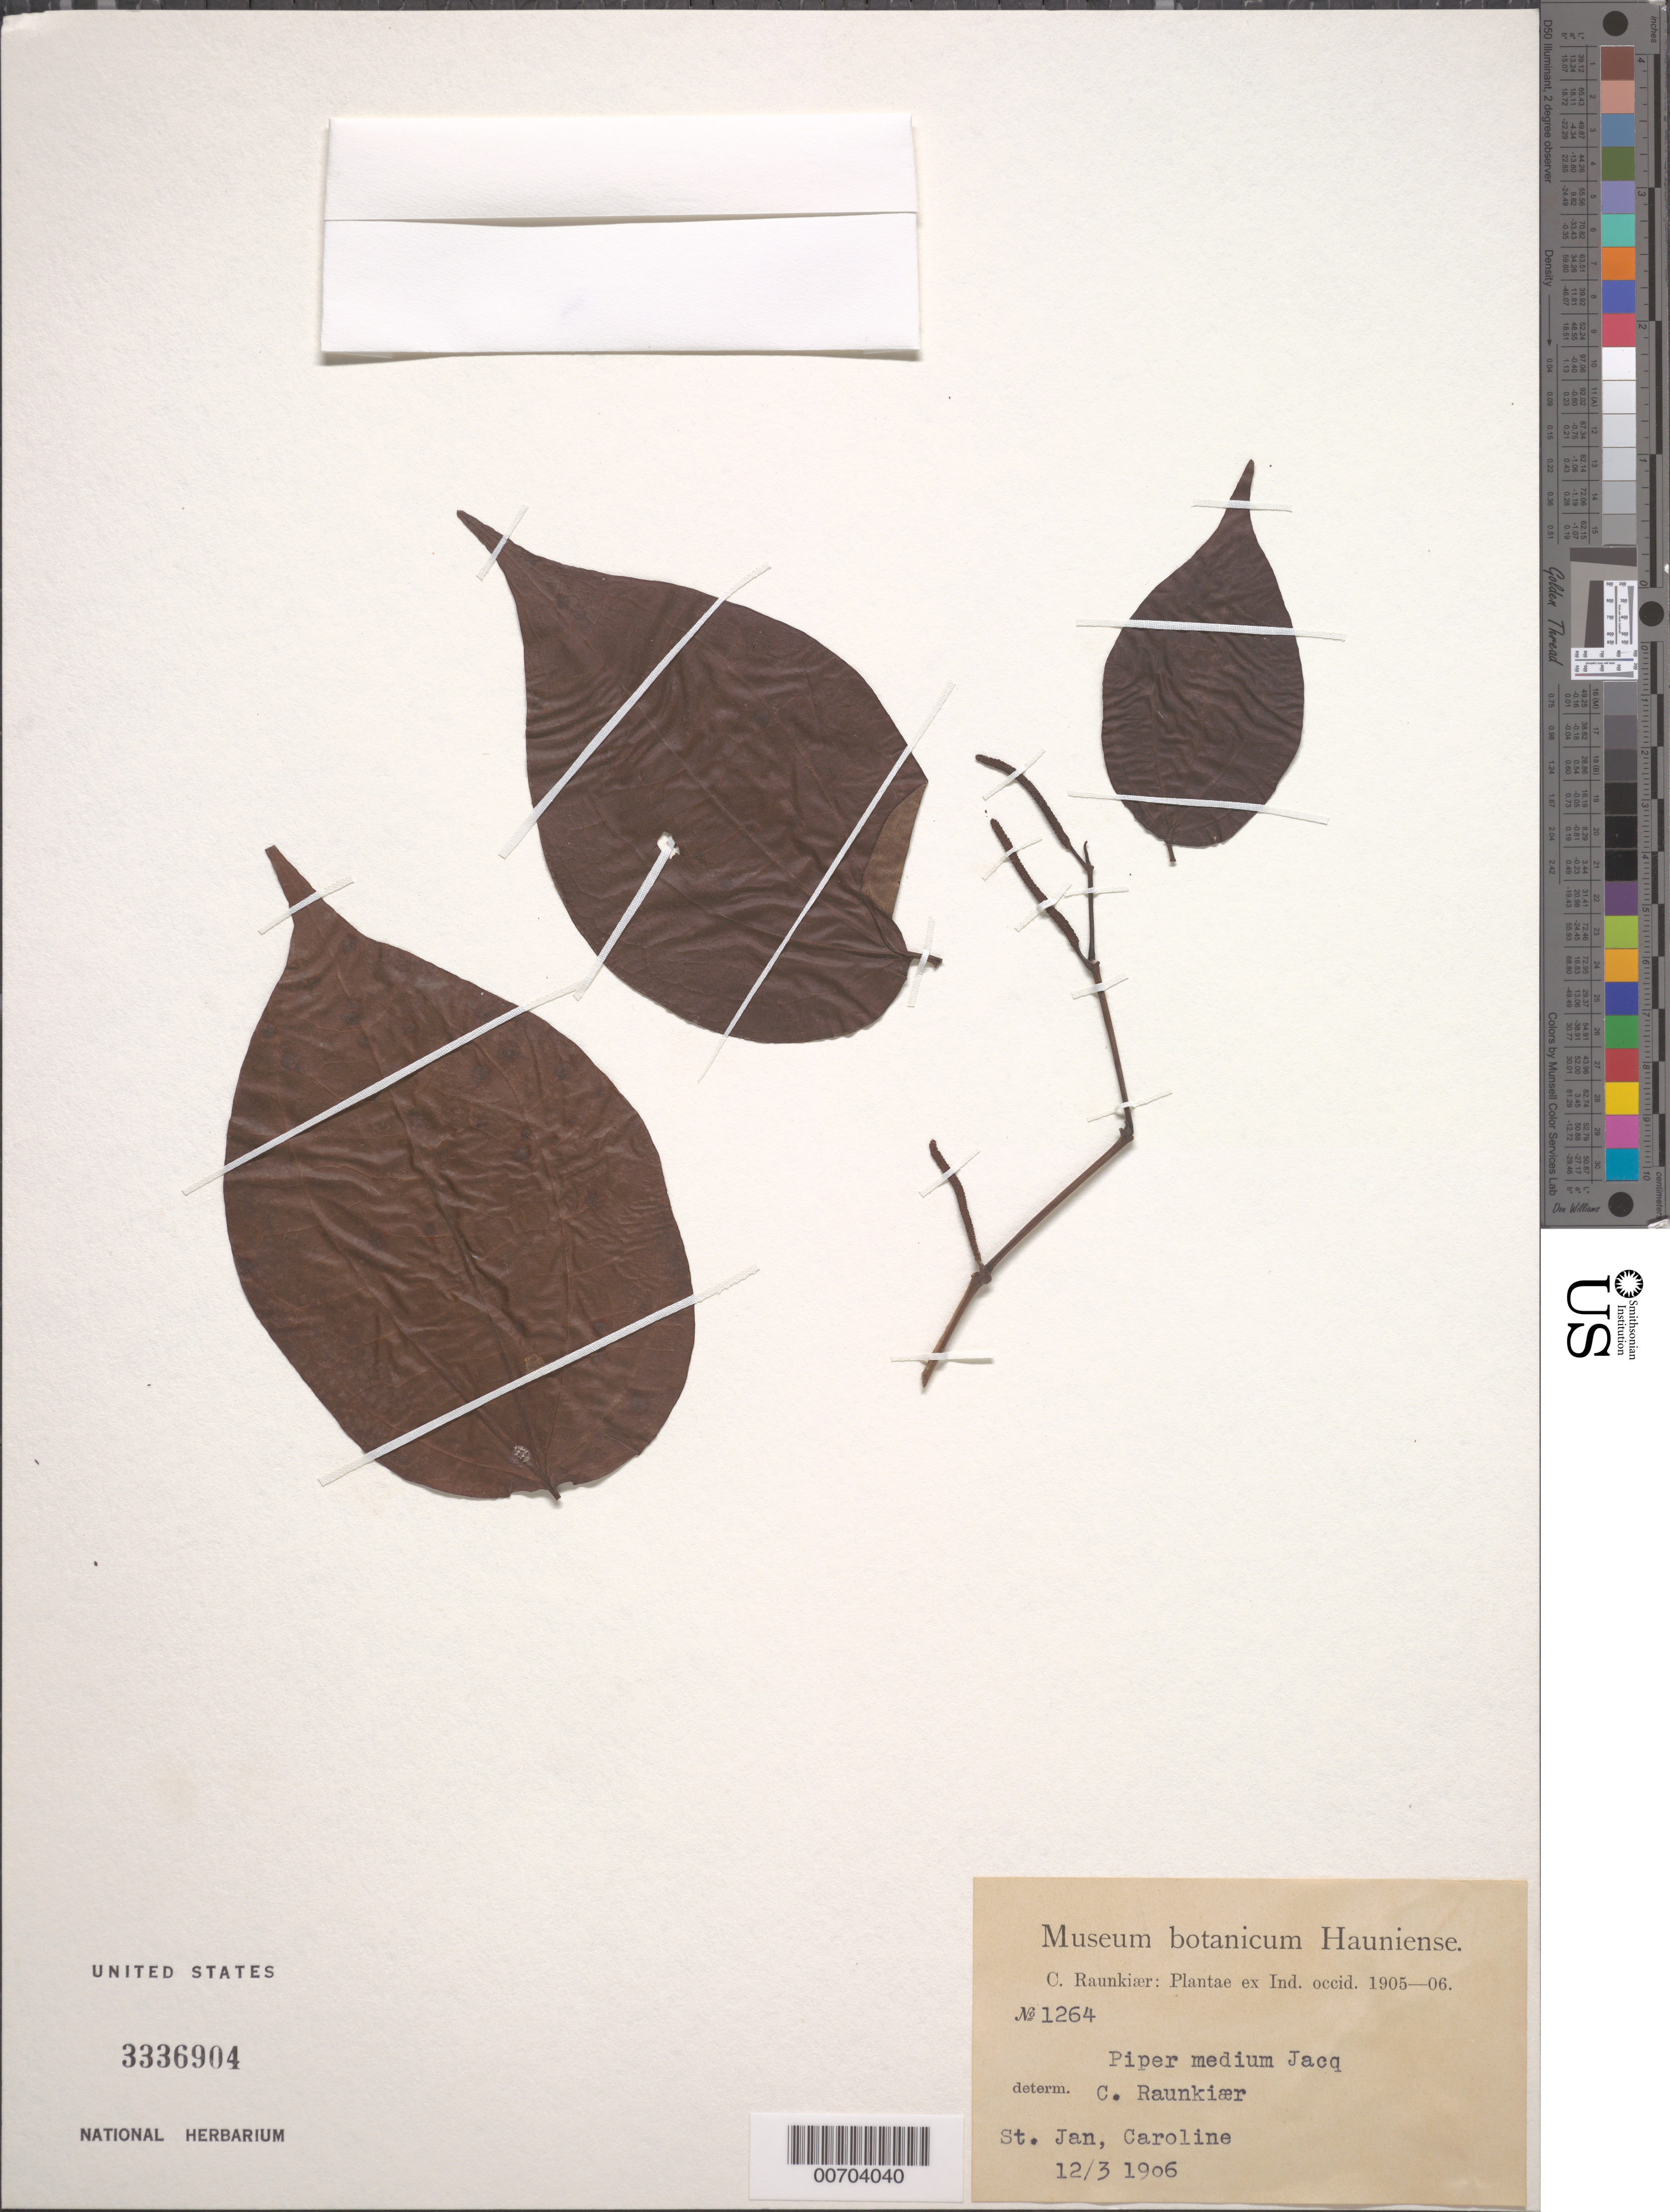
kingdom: Plantae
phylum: Tracheophyta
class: Magnoliopsida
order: Piperales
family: Piperaceae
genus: Piper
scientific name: Piper medium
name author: Jacq.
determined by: Raunkiær, C.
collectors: C. C. Raunkiaer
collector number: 1264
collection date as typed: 03 Dec 1906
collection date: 1906-12-03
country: U.S. Virgin Islands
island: St. John Island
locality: Caroline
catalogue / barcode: US 3336904